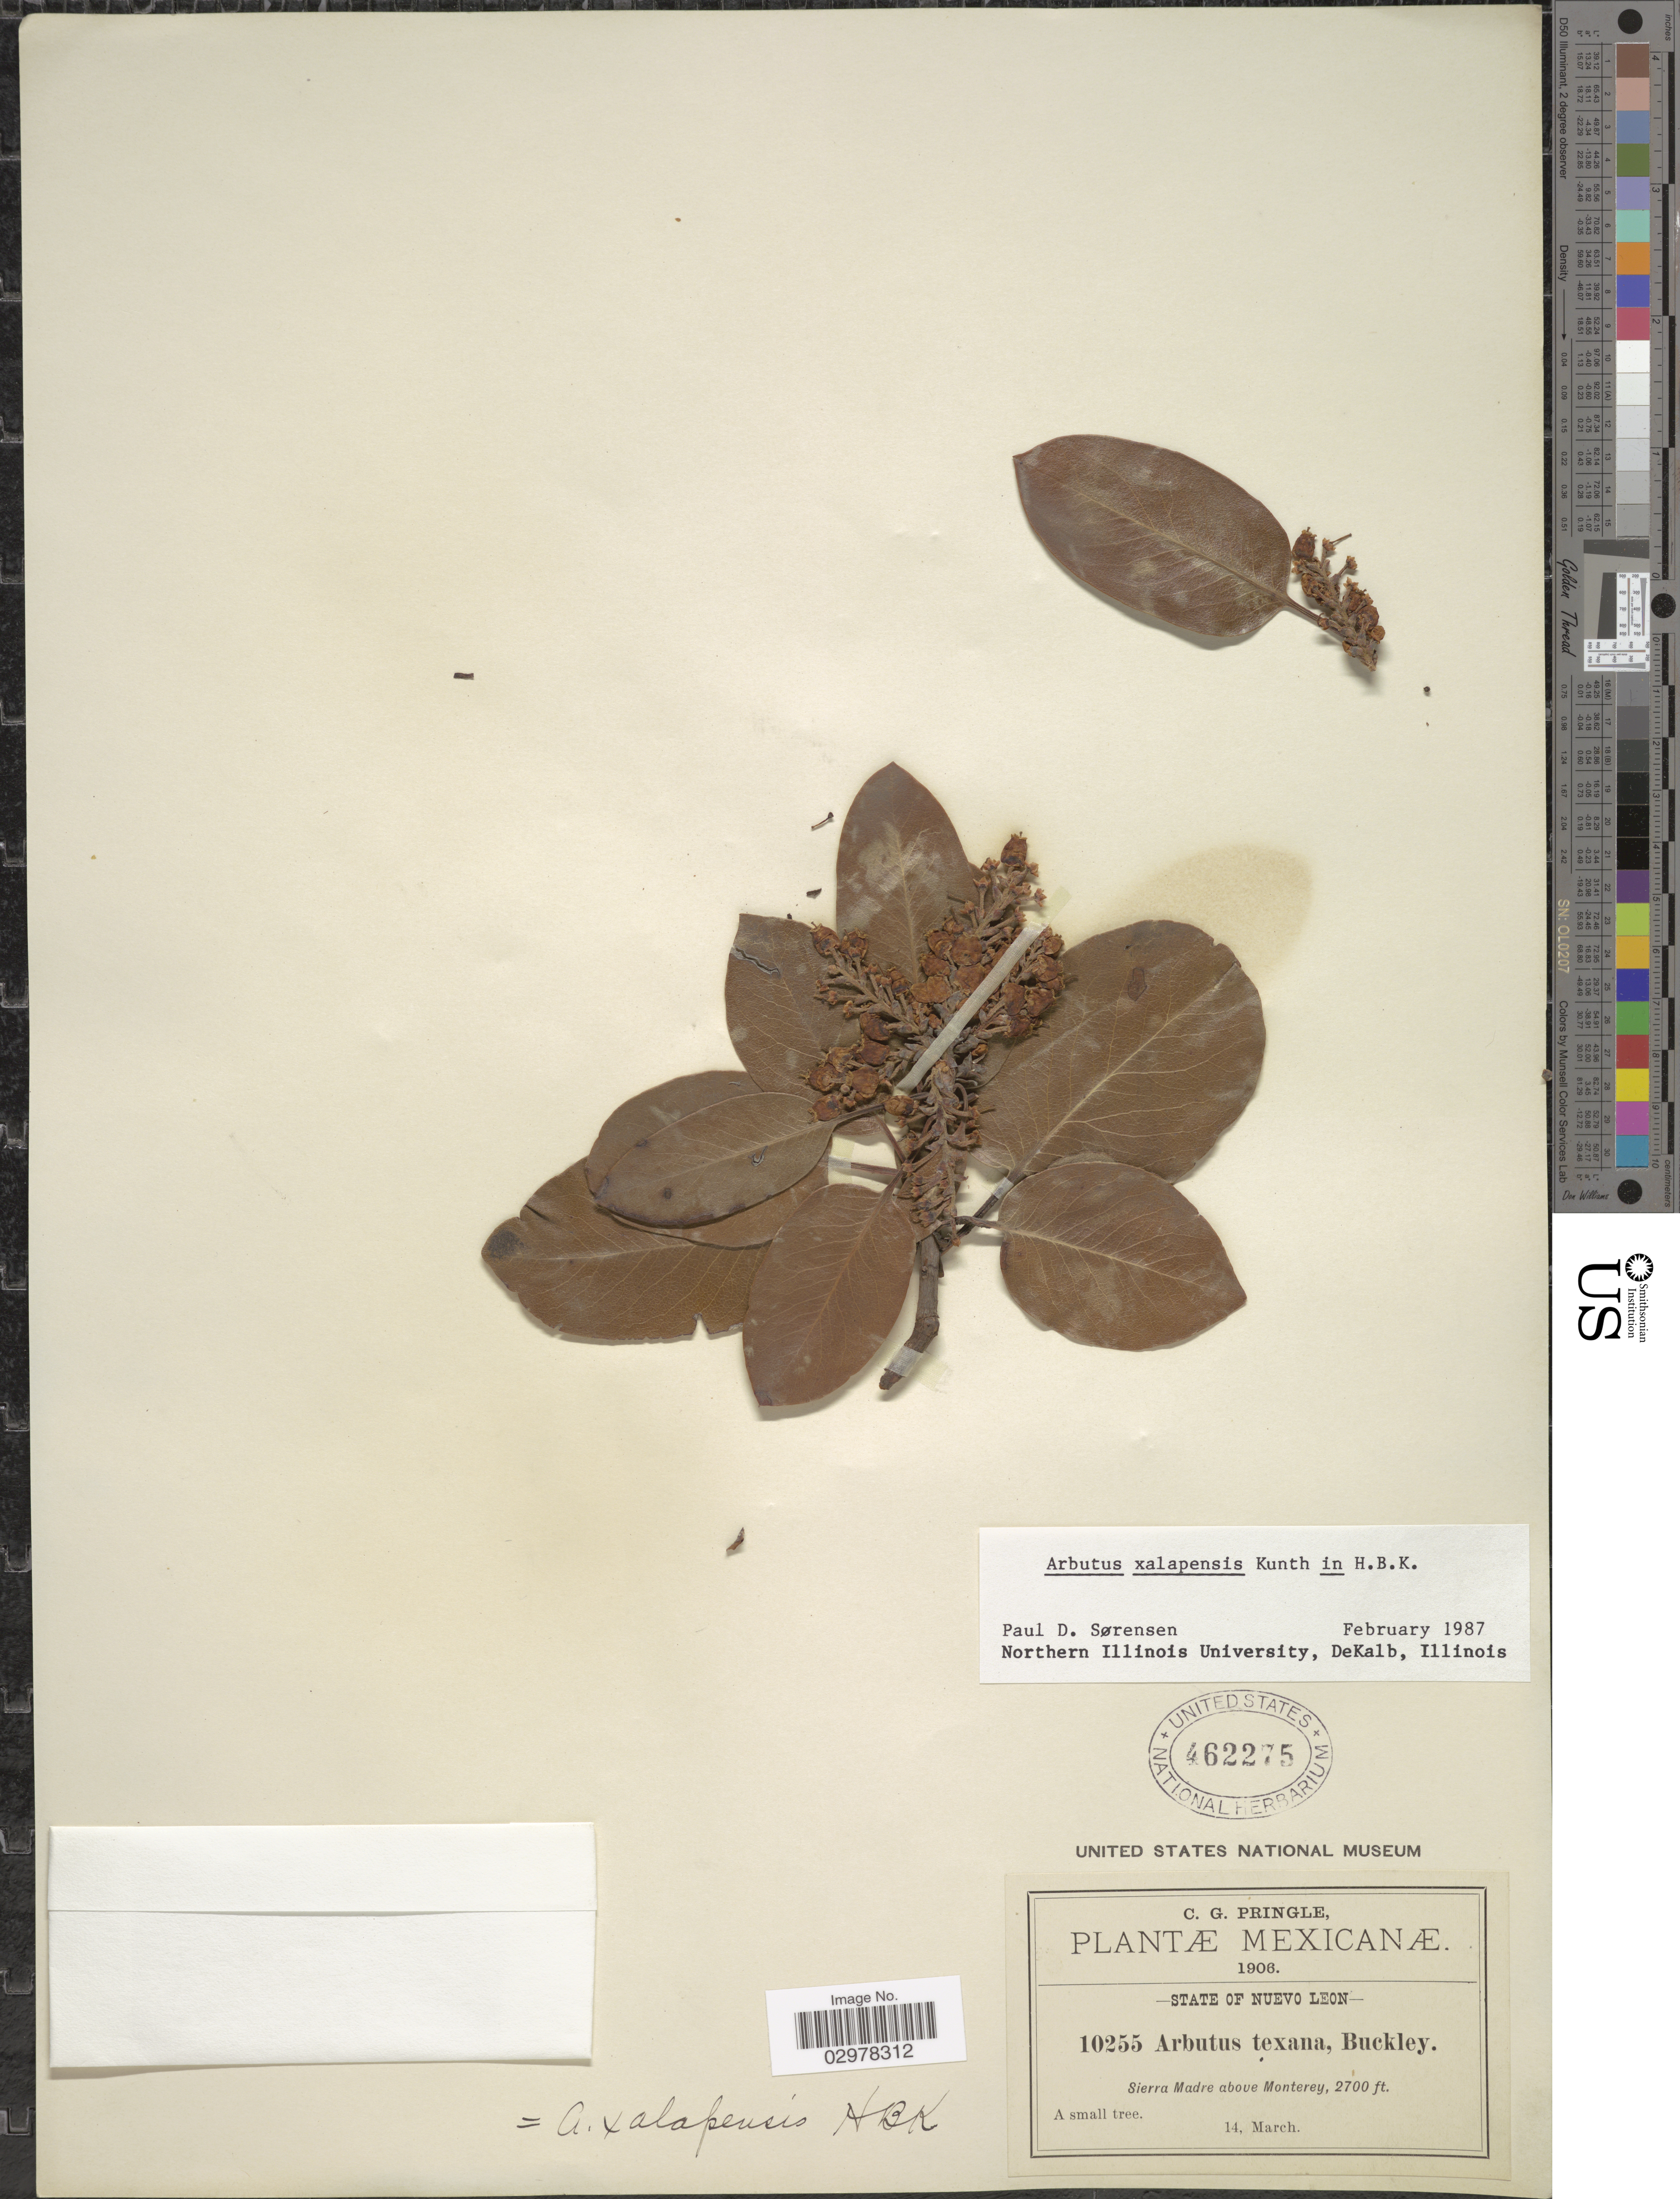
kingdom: Plantae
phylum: Tracheophyta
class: Magnoliopsida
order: Ericales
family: Ericaceae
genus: Arbutus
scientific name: Arbutus xalapensis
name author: Kunth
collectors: C. G. Pringle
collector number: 10255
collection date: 1906-03-14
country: Mexico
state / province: Nuevo León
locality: Sierra Madre above Monterey.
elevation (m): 823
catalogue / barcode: US 462275